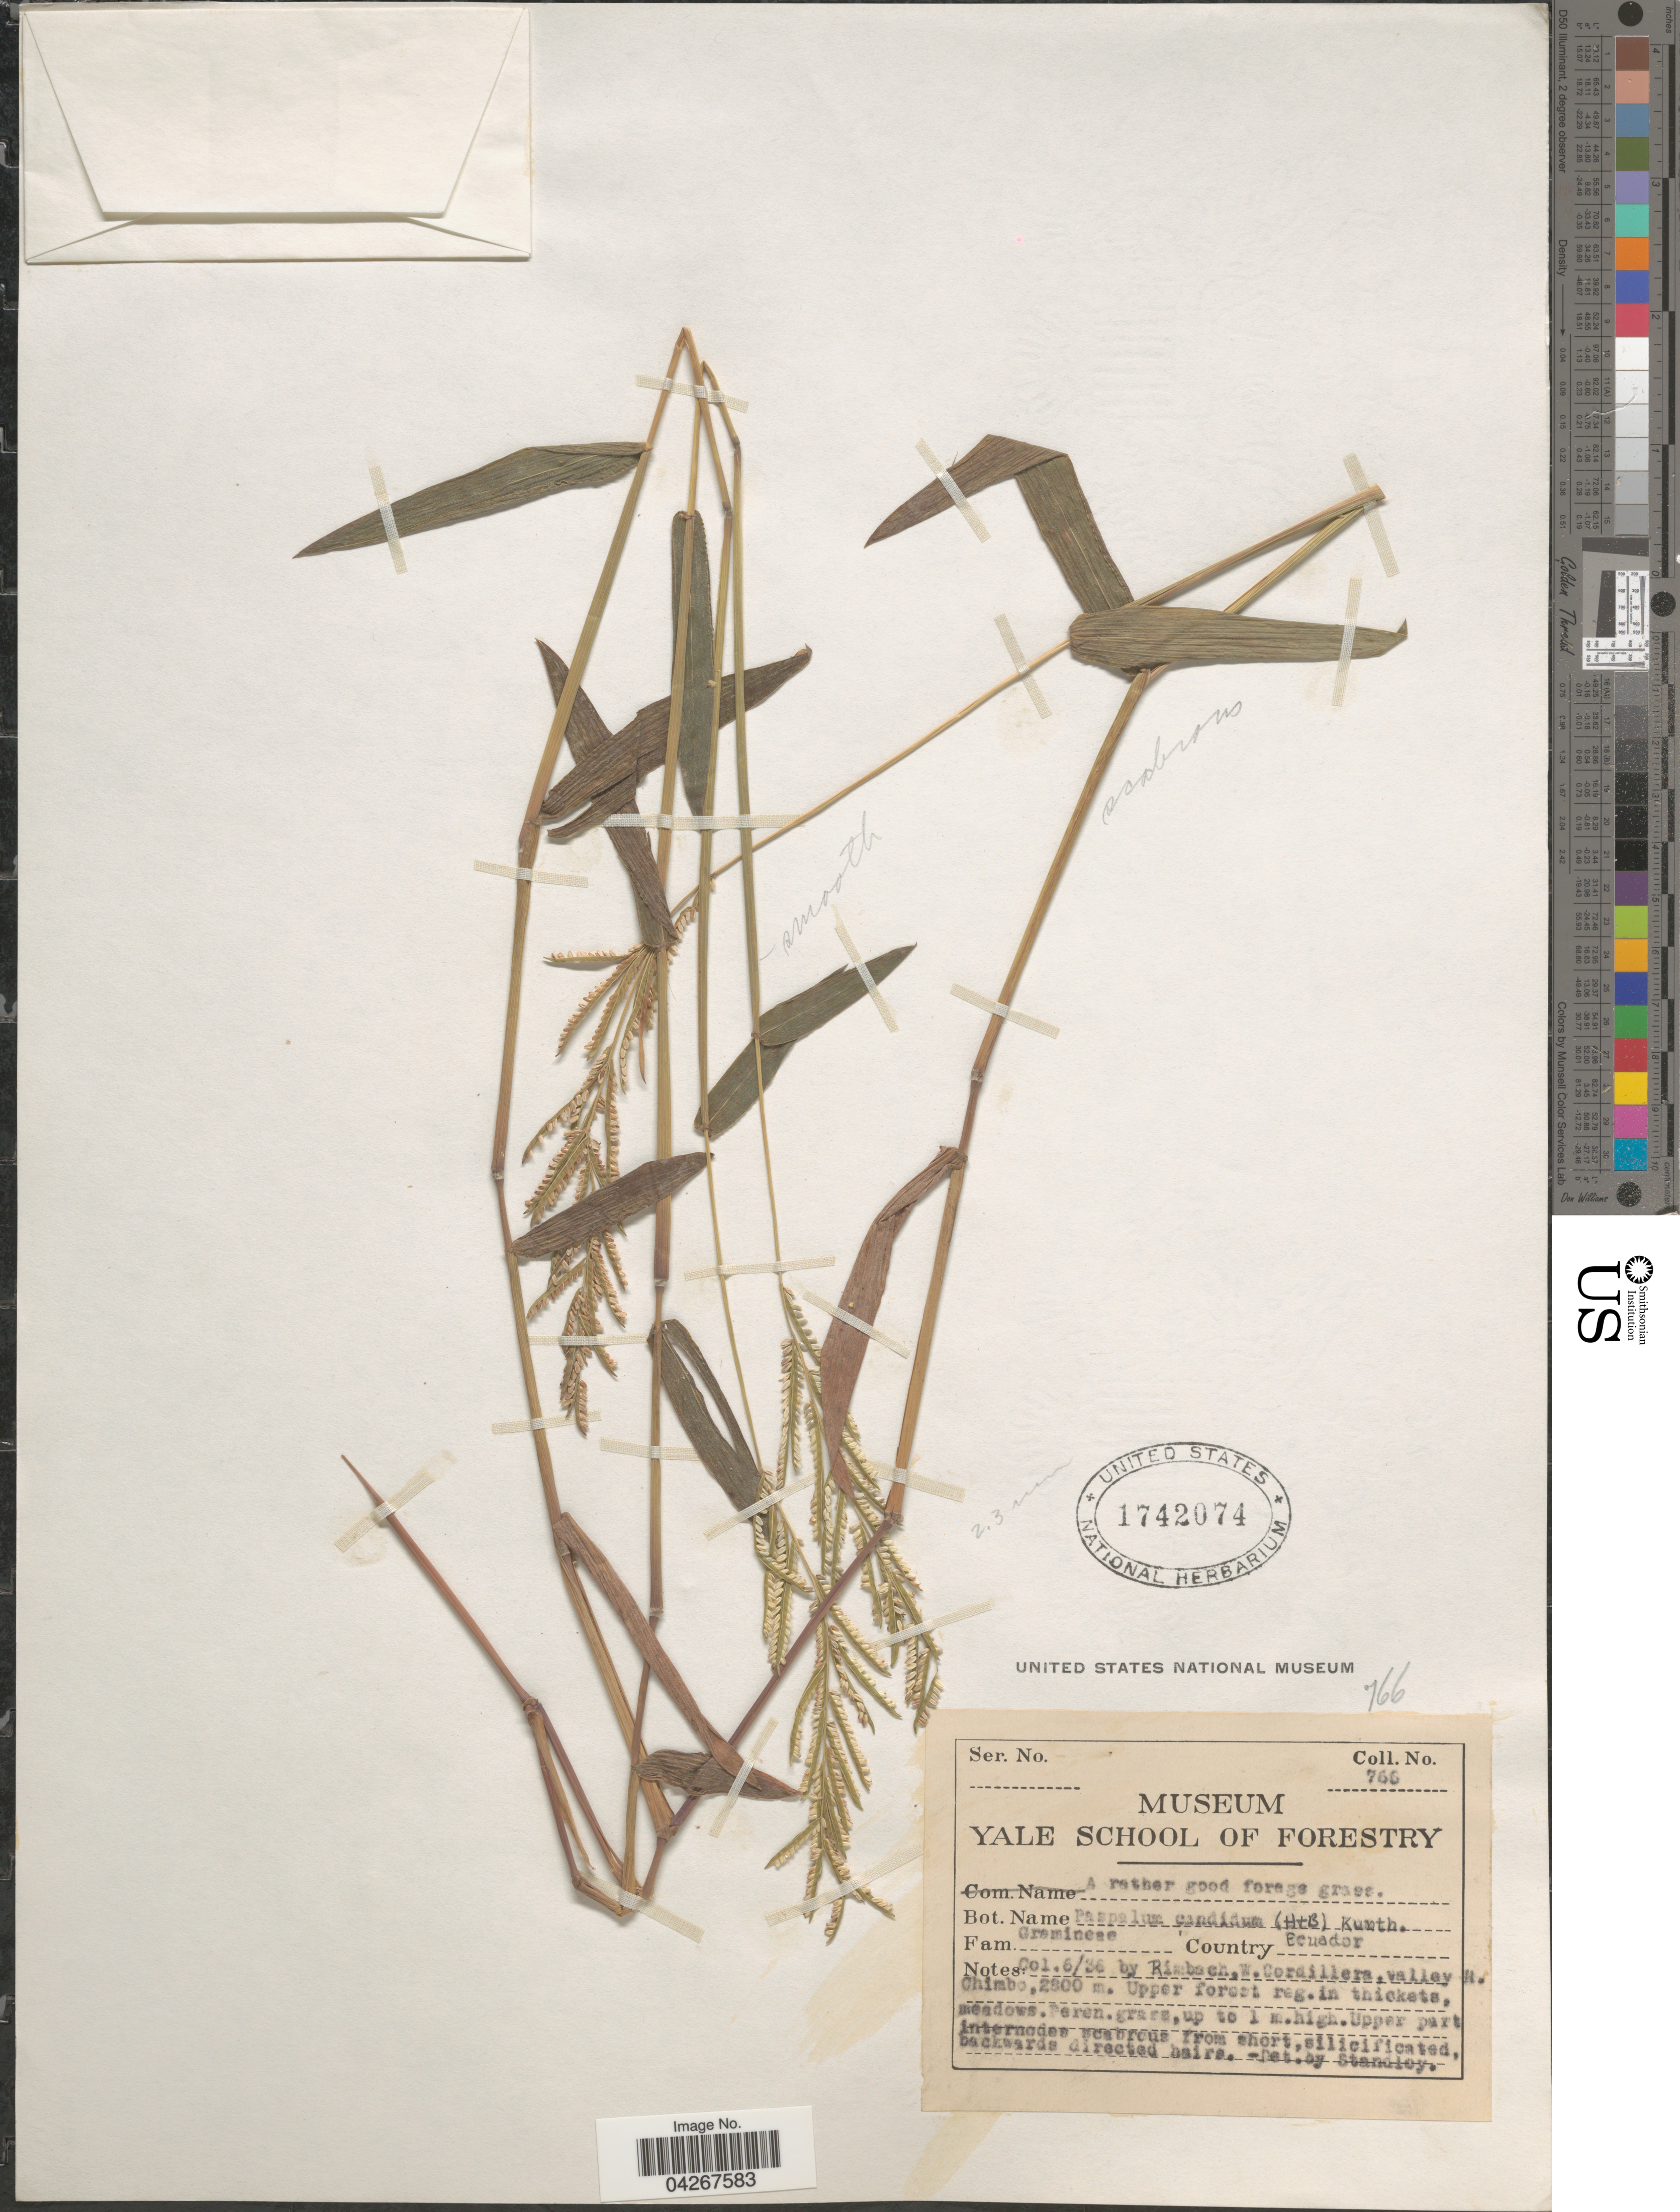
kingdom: Plantae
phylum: Tracheophyta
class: Liliopsida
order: Poales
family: Poaceae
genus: Paspalum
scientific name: Paspalum candidum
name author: (Humb. & Bonpl. ex Fleugge) Kunth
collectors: Rimbach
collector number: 766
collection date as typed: Transcribed d/m/y: /6/36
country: Ecuador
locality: W. Cordillera, valley R. Chimbo.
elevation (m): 2800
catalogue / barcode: US 1742074